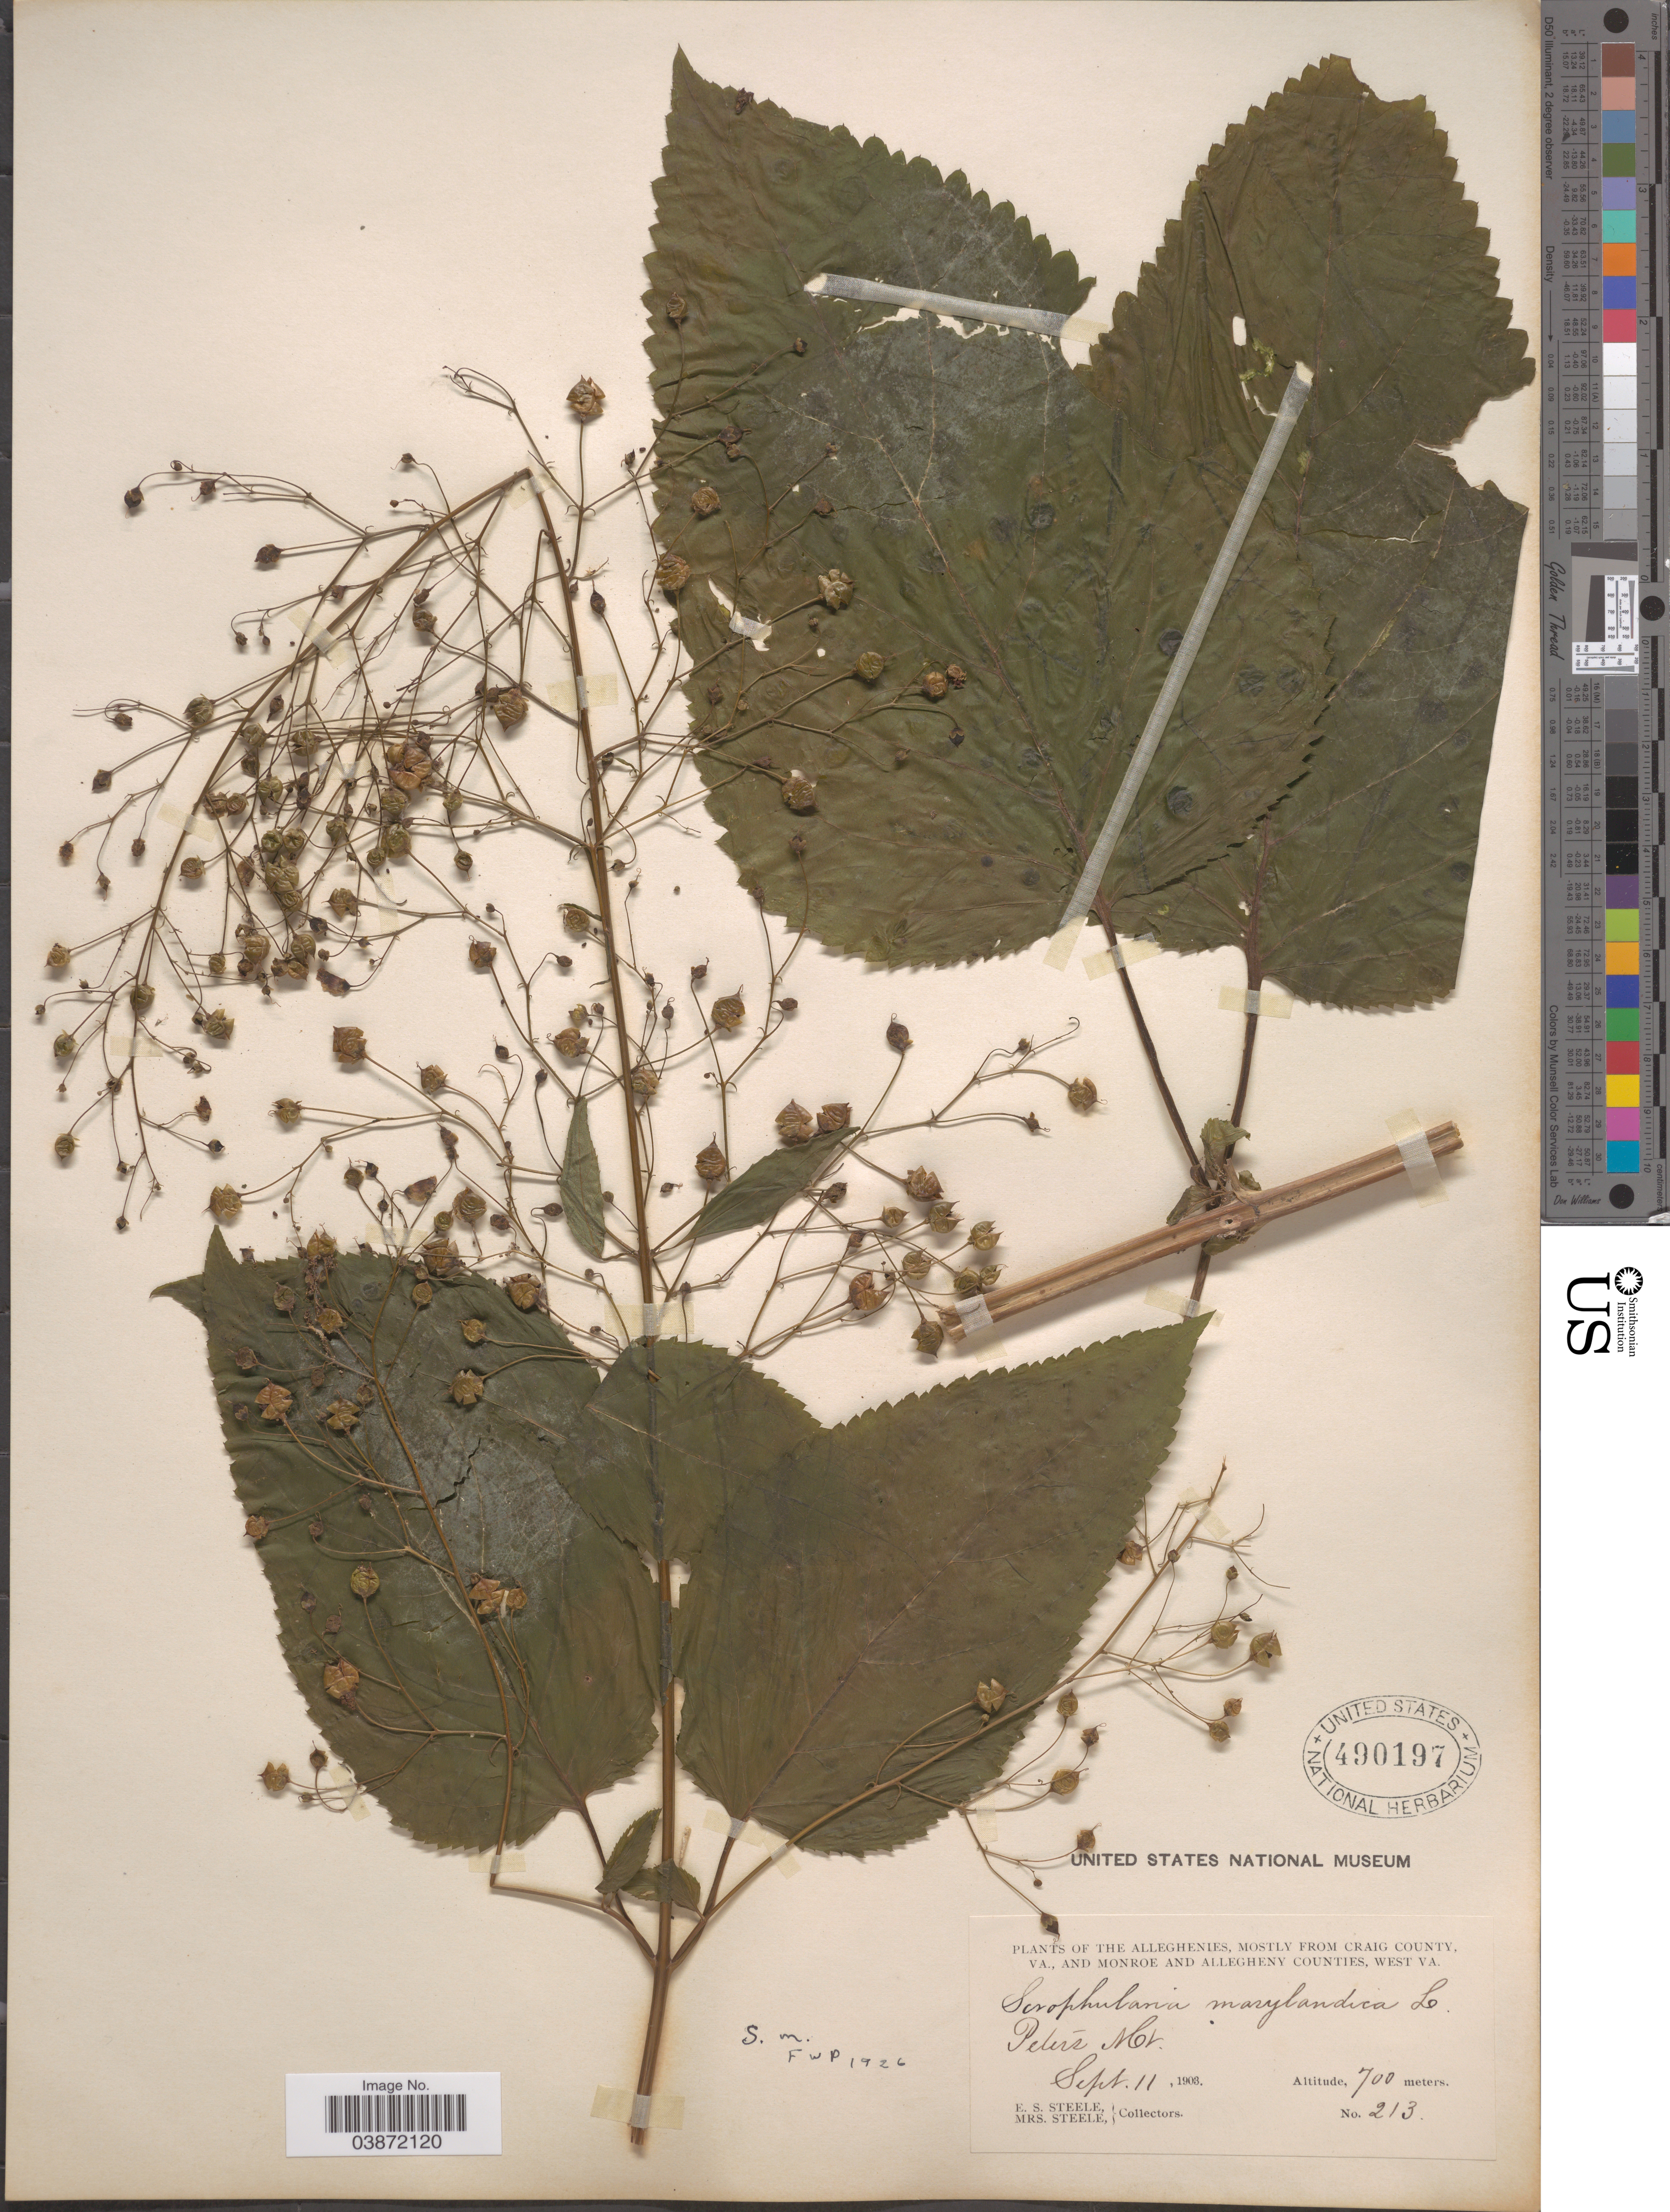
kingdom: Plantae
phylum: Tracheophyta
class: Magnoliopsida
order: Lamiales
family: Scrophulariaceae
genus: Scrophularia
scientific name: Scrophularia marilandica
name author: L.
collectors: E. Steele & Mrs. E. S. Steele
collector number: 213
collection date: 1903-09-11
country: United States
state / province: Virginia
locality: The Alleghenies, mostly from Craig County, VA, and Monroe and Allegheny Counties, West VA. Peters Mt.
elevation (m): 700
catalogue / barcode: US 490197